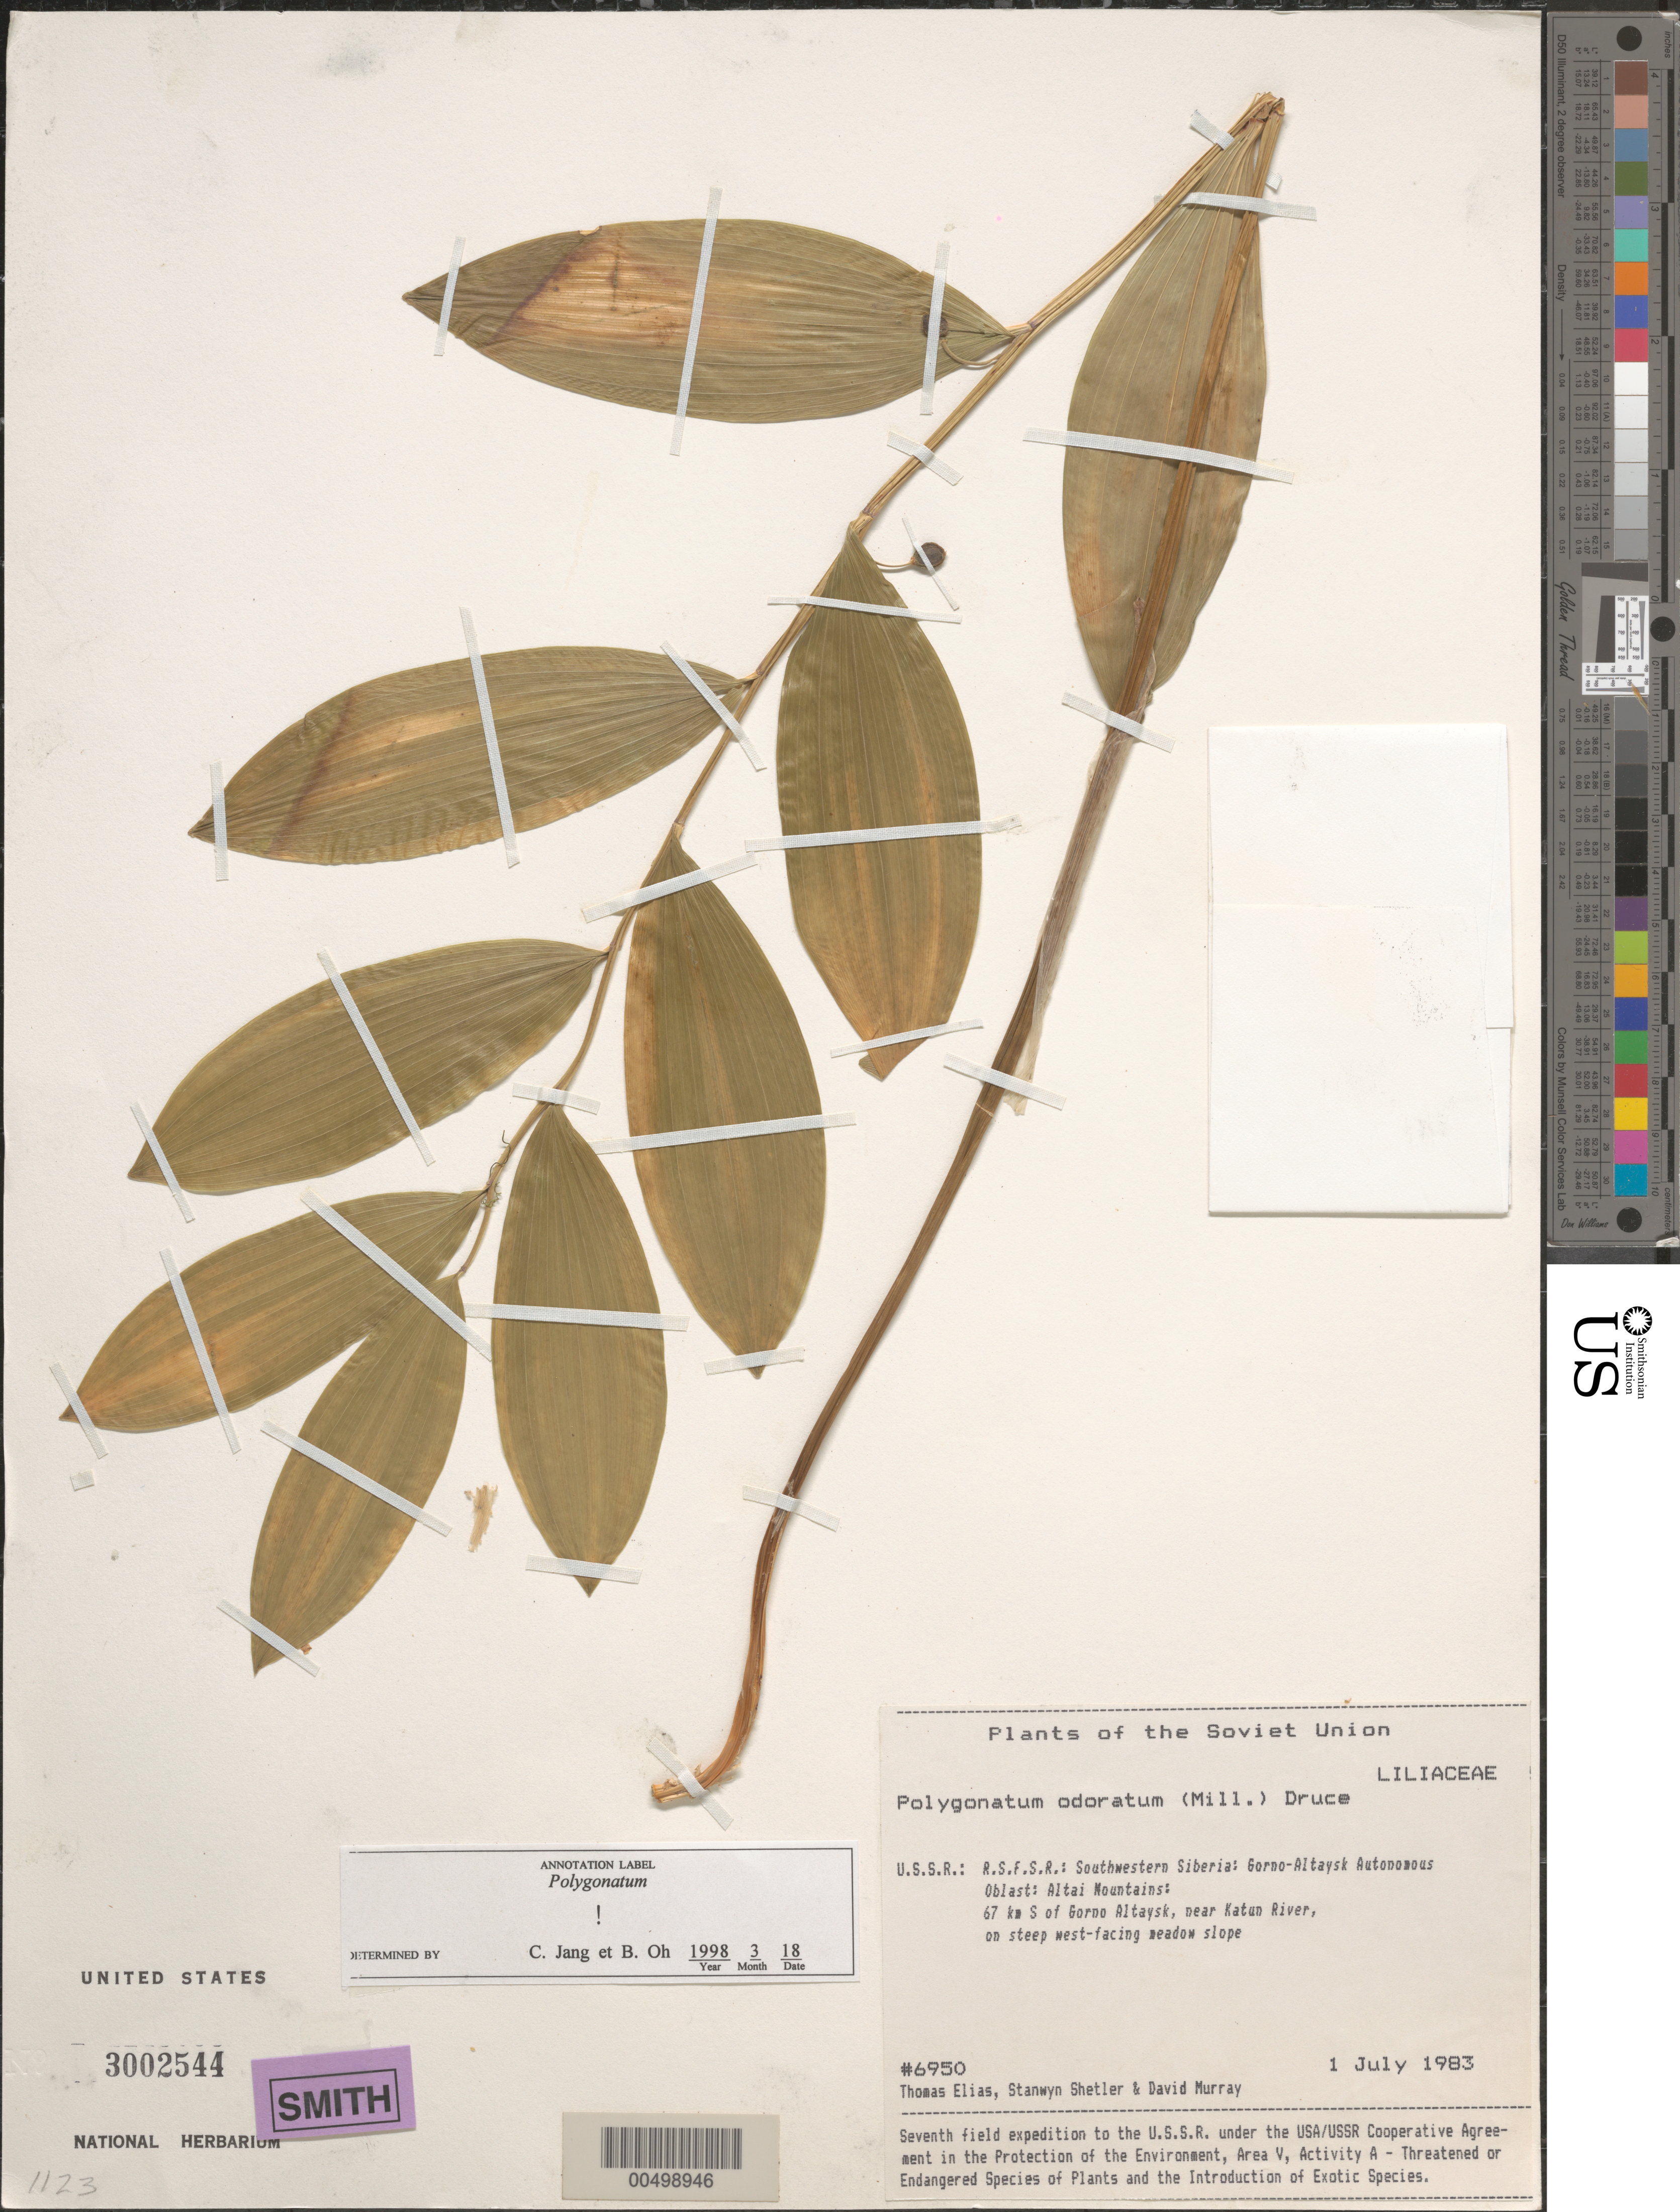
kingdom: Plantae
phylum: Tracheophyta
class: Liliopsida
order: Asparagales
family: Asparagaceae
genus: Polygonatum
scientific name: Polygonatum odoratum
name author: (Mill.) Druce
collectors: T. Elias, S. Shetler & D. F. Murray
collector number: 6950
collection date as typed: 01 Jul 1983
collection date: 1983-07-01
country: Russian Federation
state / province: Altai Republic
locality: Altai Mountains, 67 km S of Gorno-Altaysk, near Katun River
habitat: on steep west-facing meadow slope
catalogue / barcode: US 3002544